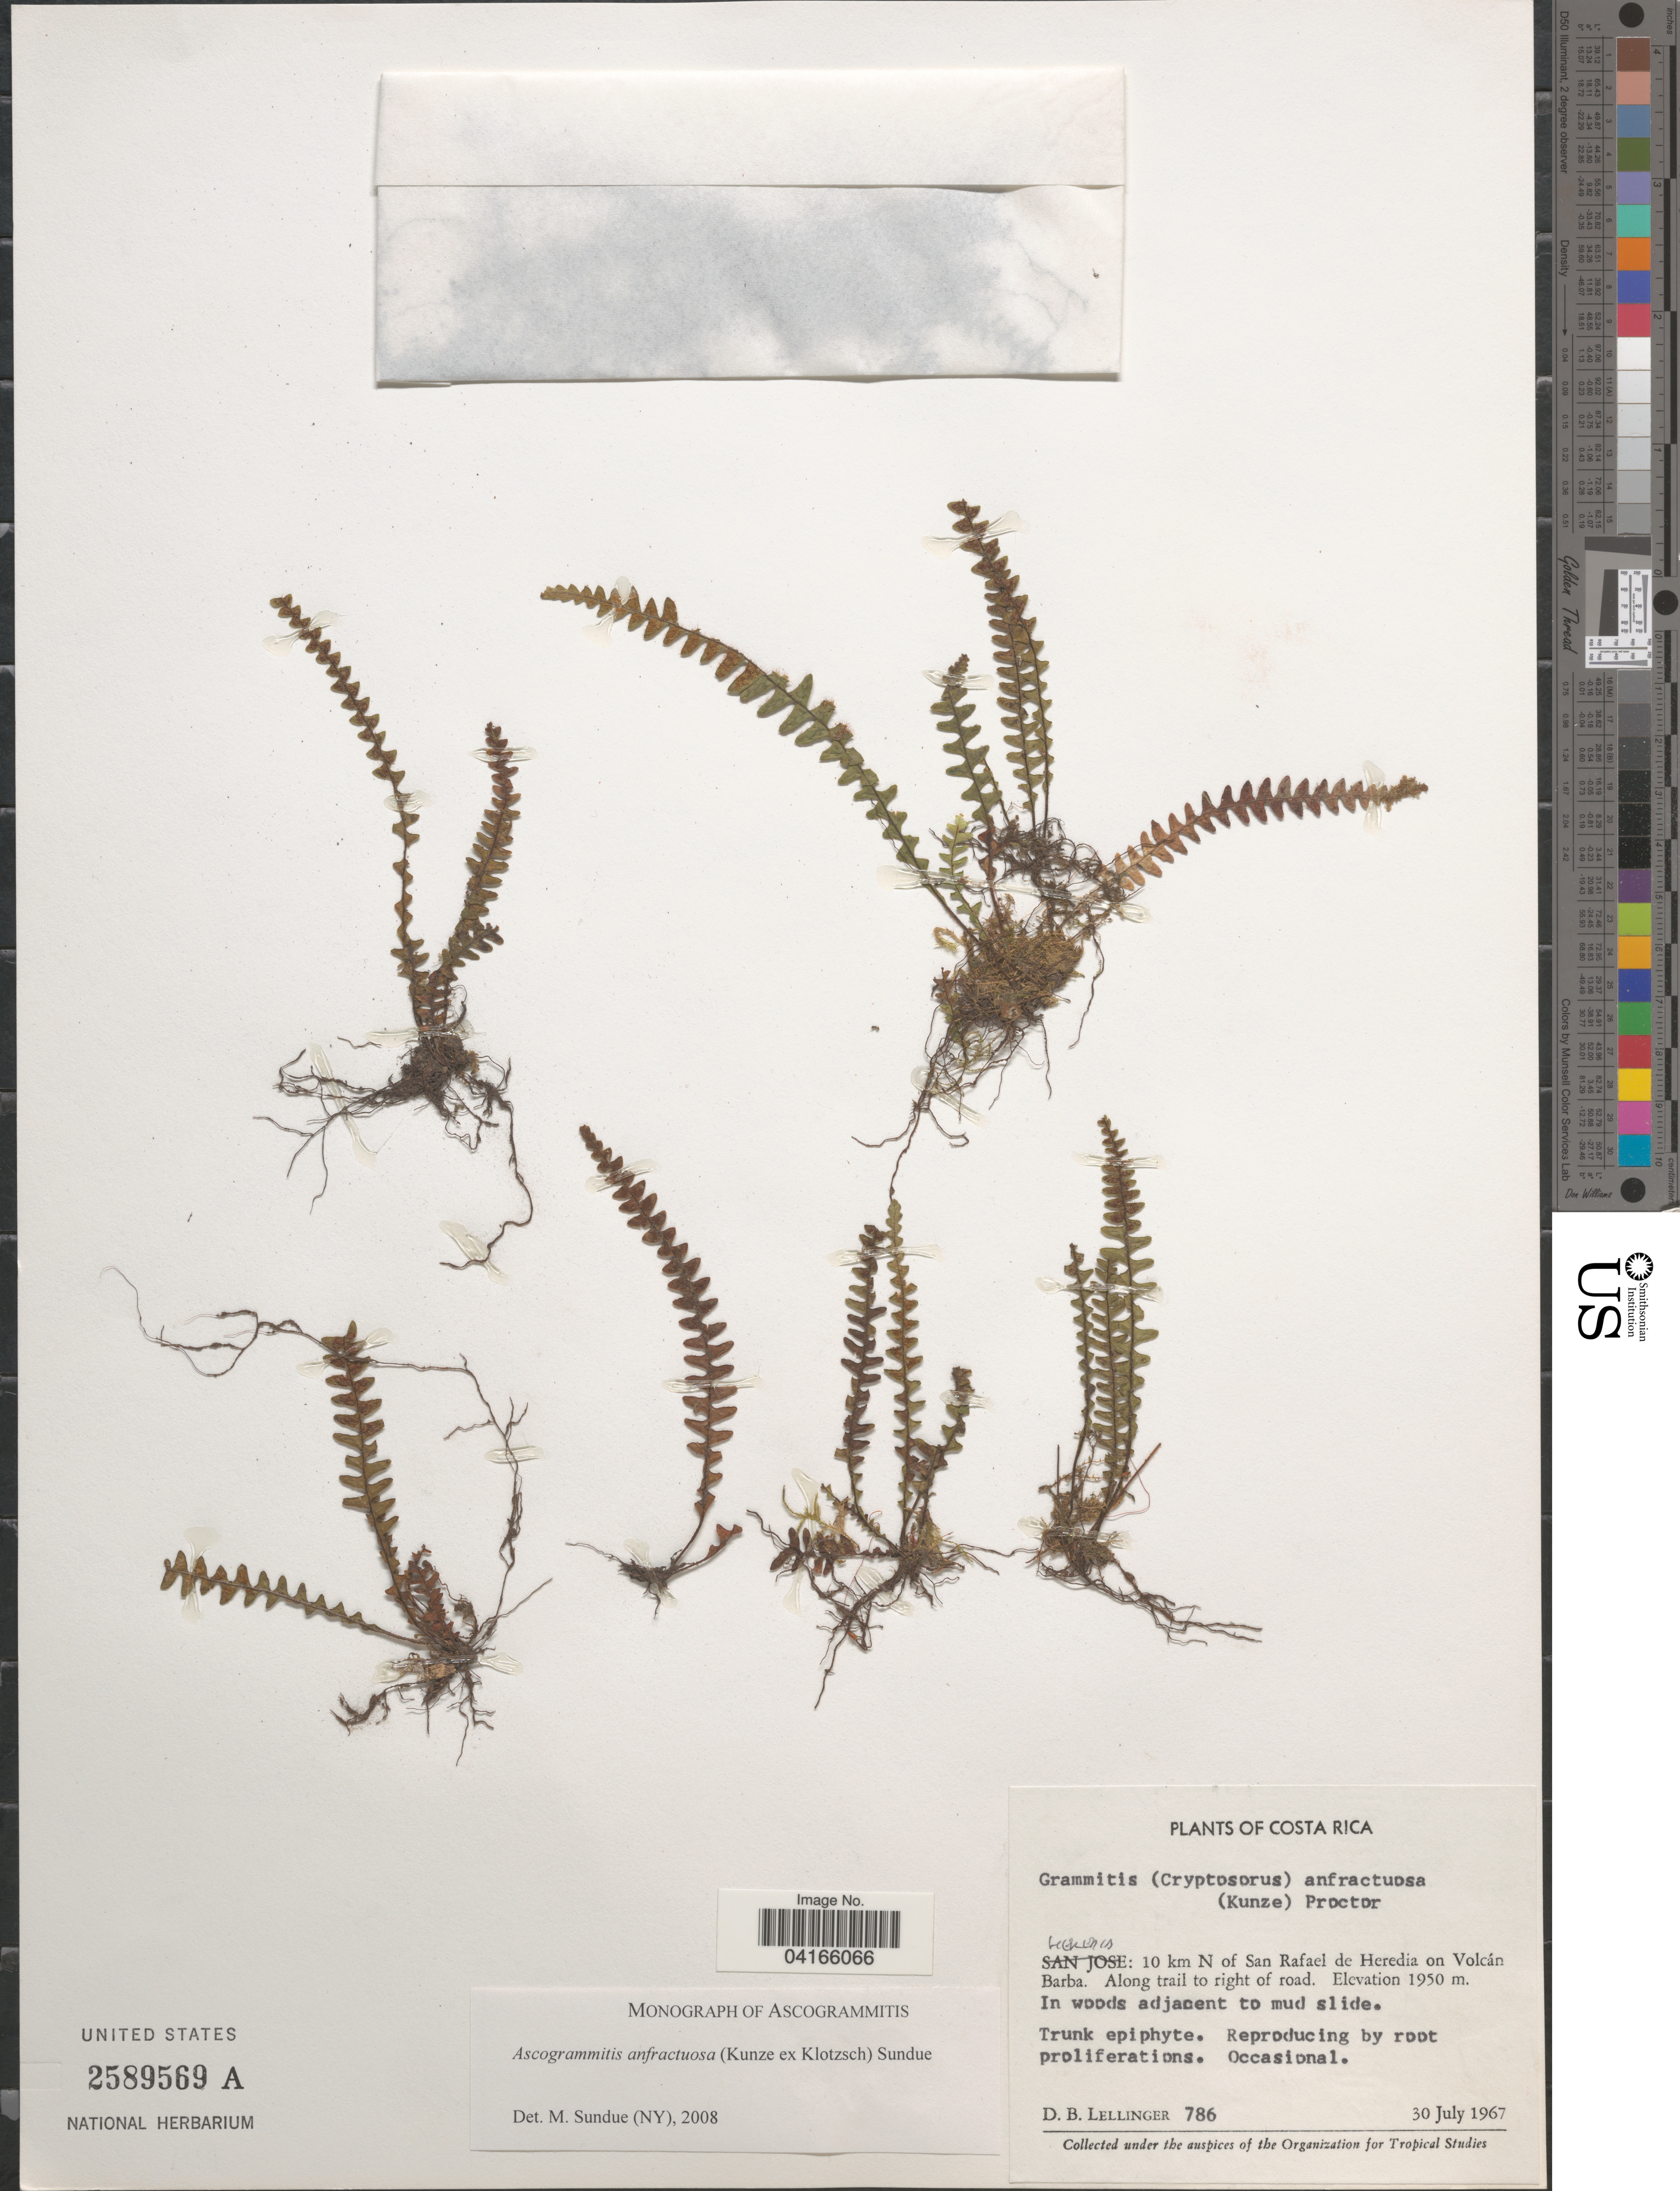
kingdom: Plantae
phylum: Tracheophyta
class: Polypodiopsida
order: Polypodiales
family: Polypodiaceae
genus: Ascogrammitis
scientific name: Ascogrammitis anfractuosa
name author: (Kunze ex Klotzsch) Sundue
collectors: D. B. Lellinger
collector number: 786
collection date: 1967-07-30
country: Costa Rica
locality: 10 km N of San Rafael de Heredia on Volcán Barba. Along trail to right of road.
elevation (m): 1950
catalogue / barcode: US 2589569A